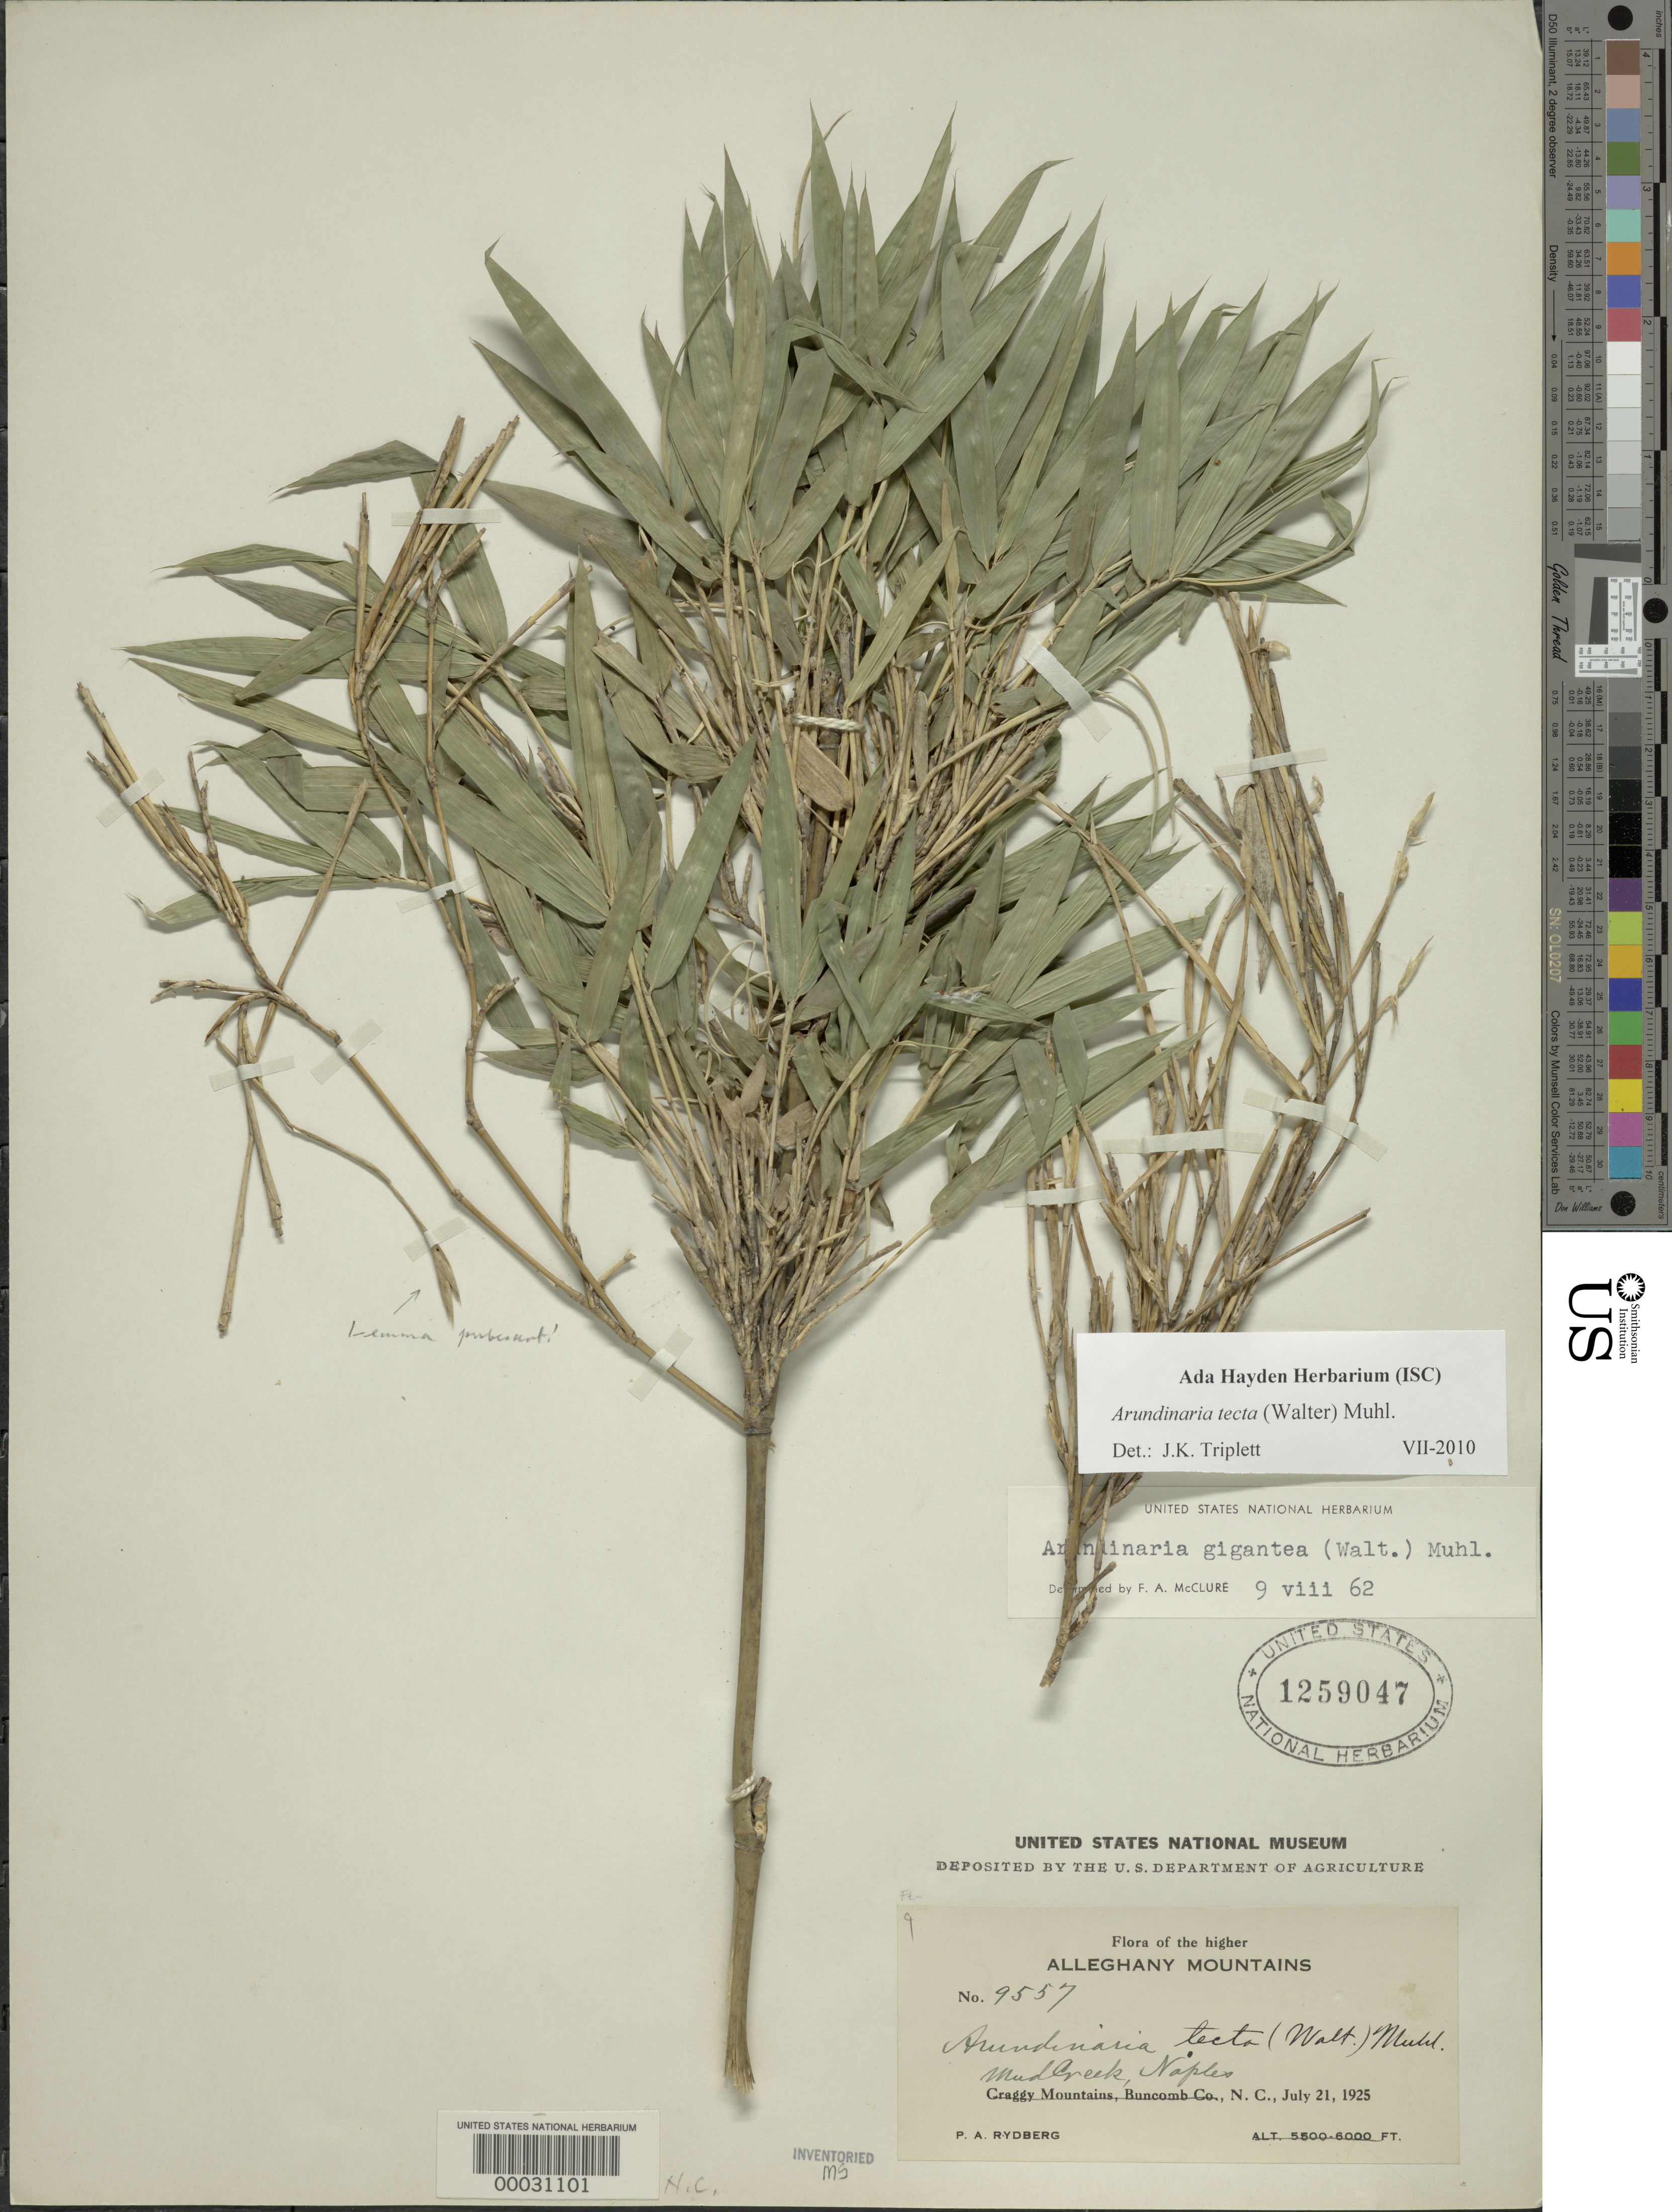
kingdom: Plantae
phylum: Tracheophyta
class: Liliopsida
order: Poales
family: Poaceae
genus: Arundinaria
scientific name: Arundinaria tecta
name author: (Walter) Muhl.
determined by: Triplett, J. K.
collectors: P. A. Rydberg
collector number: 9557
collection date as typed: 21 Jul 1925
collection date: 1925-07-21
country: United States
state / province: North Carolina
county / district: Buncombe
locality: Craggy mountain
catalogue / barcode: US 1259047